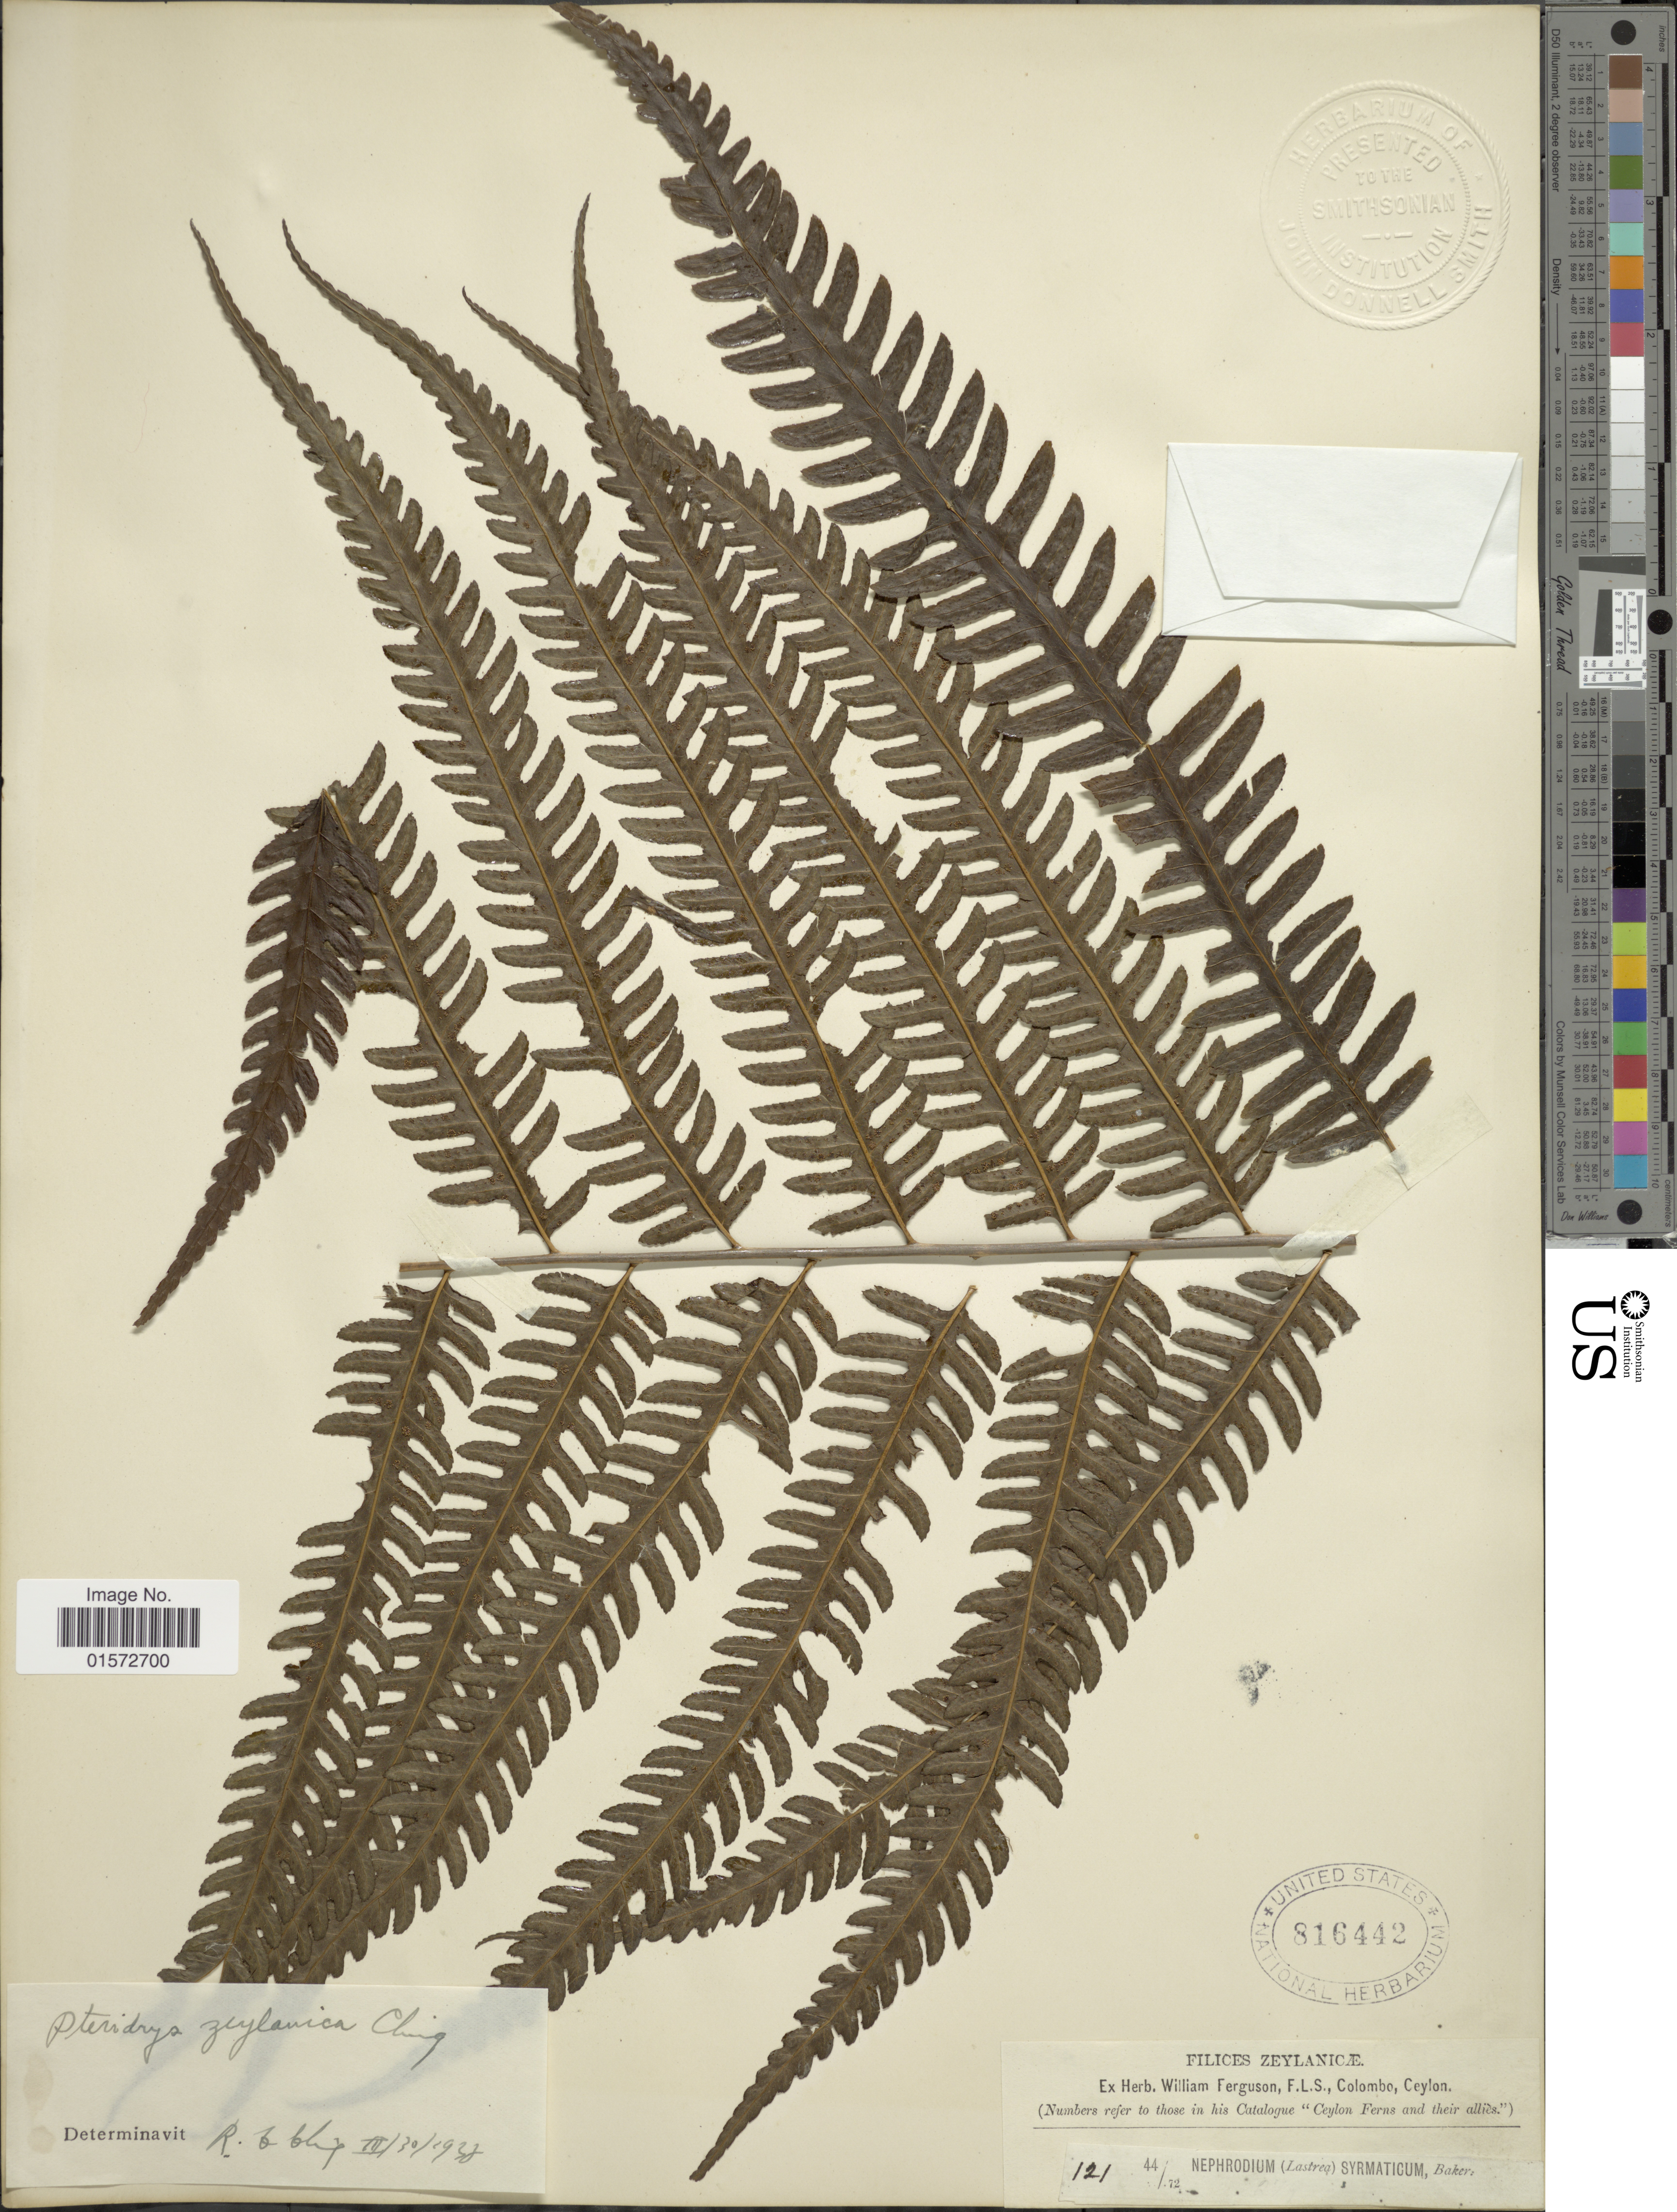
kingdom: Plantae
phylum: Tracheophyta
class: Polypodiopsida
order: Polypodiales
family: Tectariaceae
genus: Pteridrys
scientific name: Pteridrys zeylanica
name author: Ching ex C. Chr. & Ching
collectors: ex herb. W. Ferguson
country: Sri Lanka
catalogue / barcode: US 816442